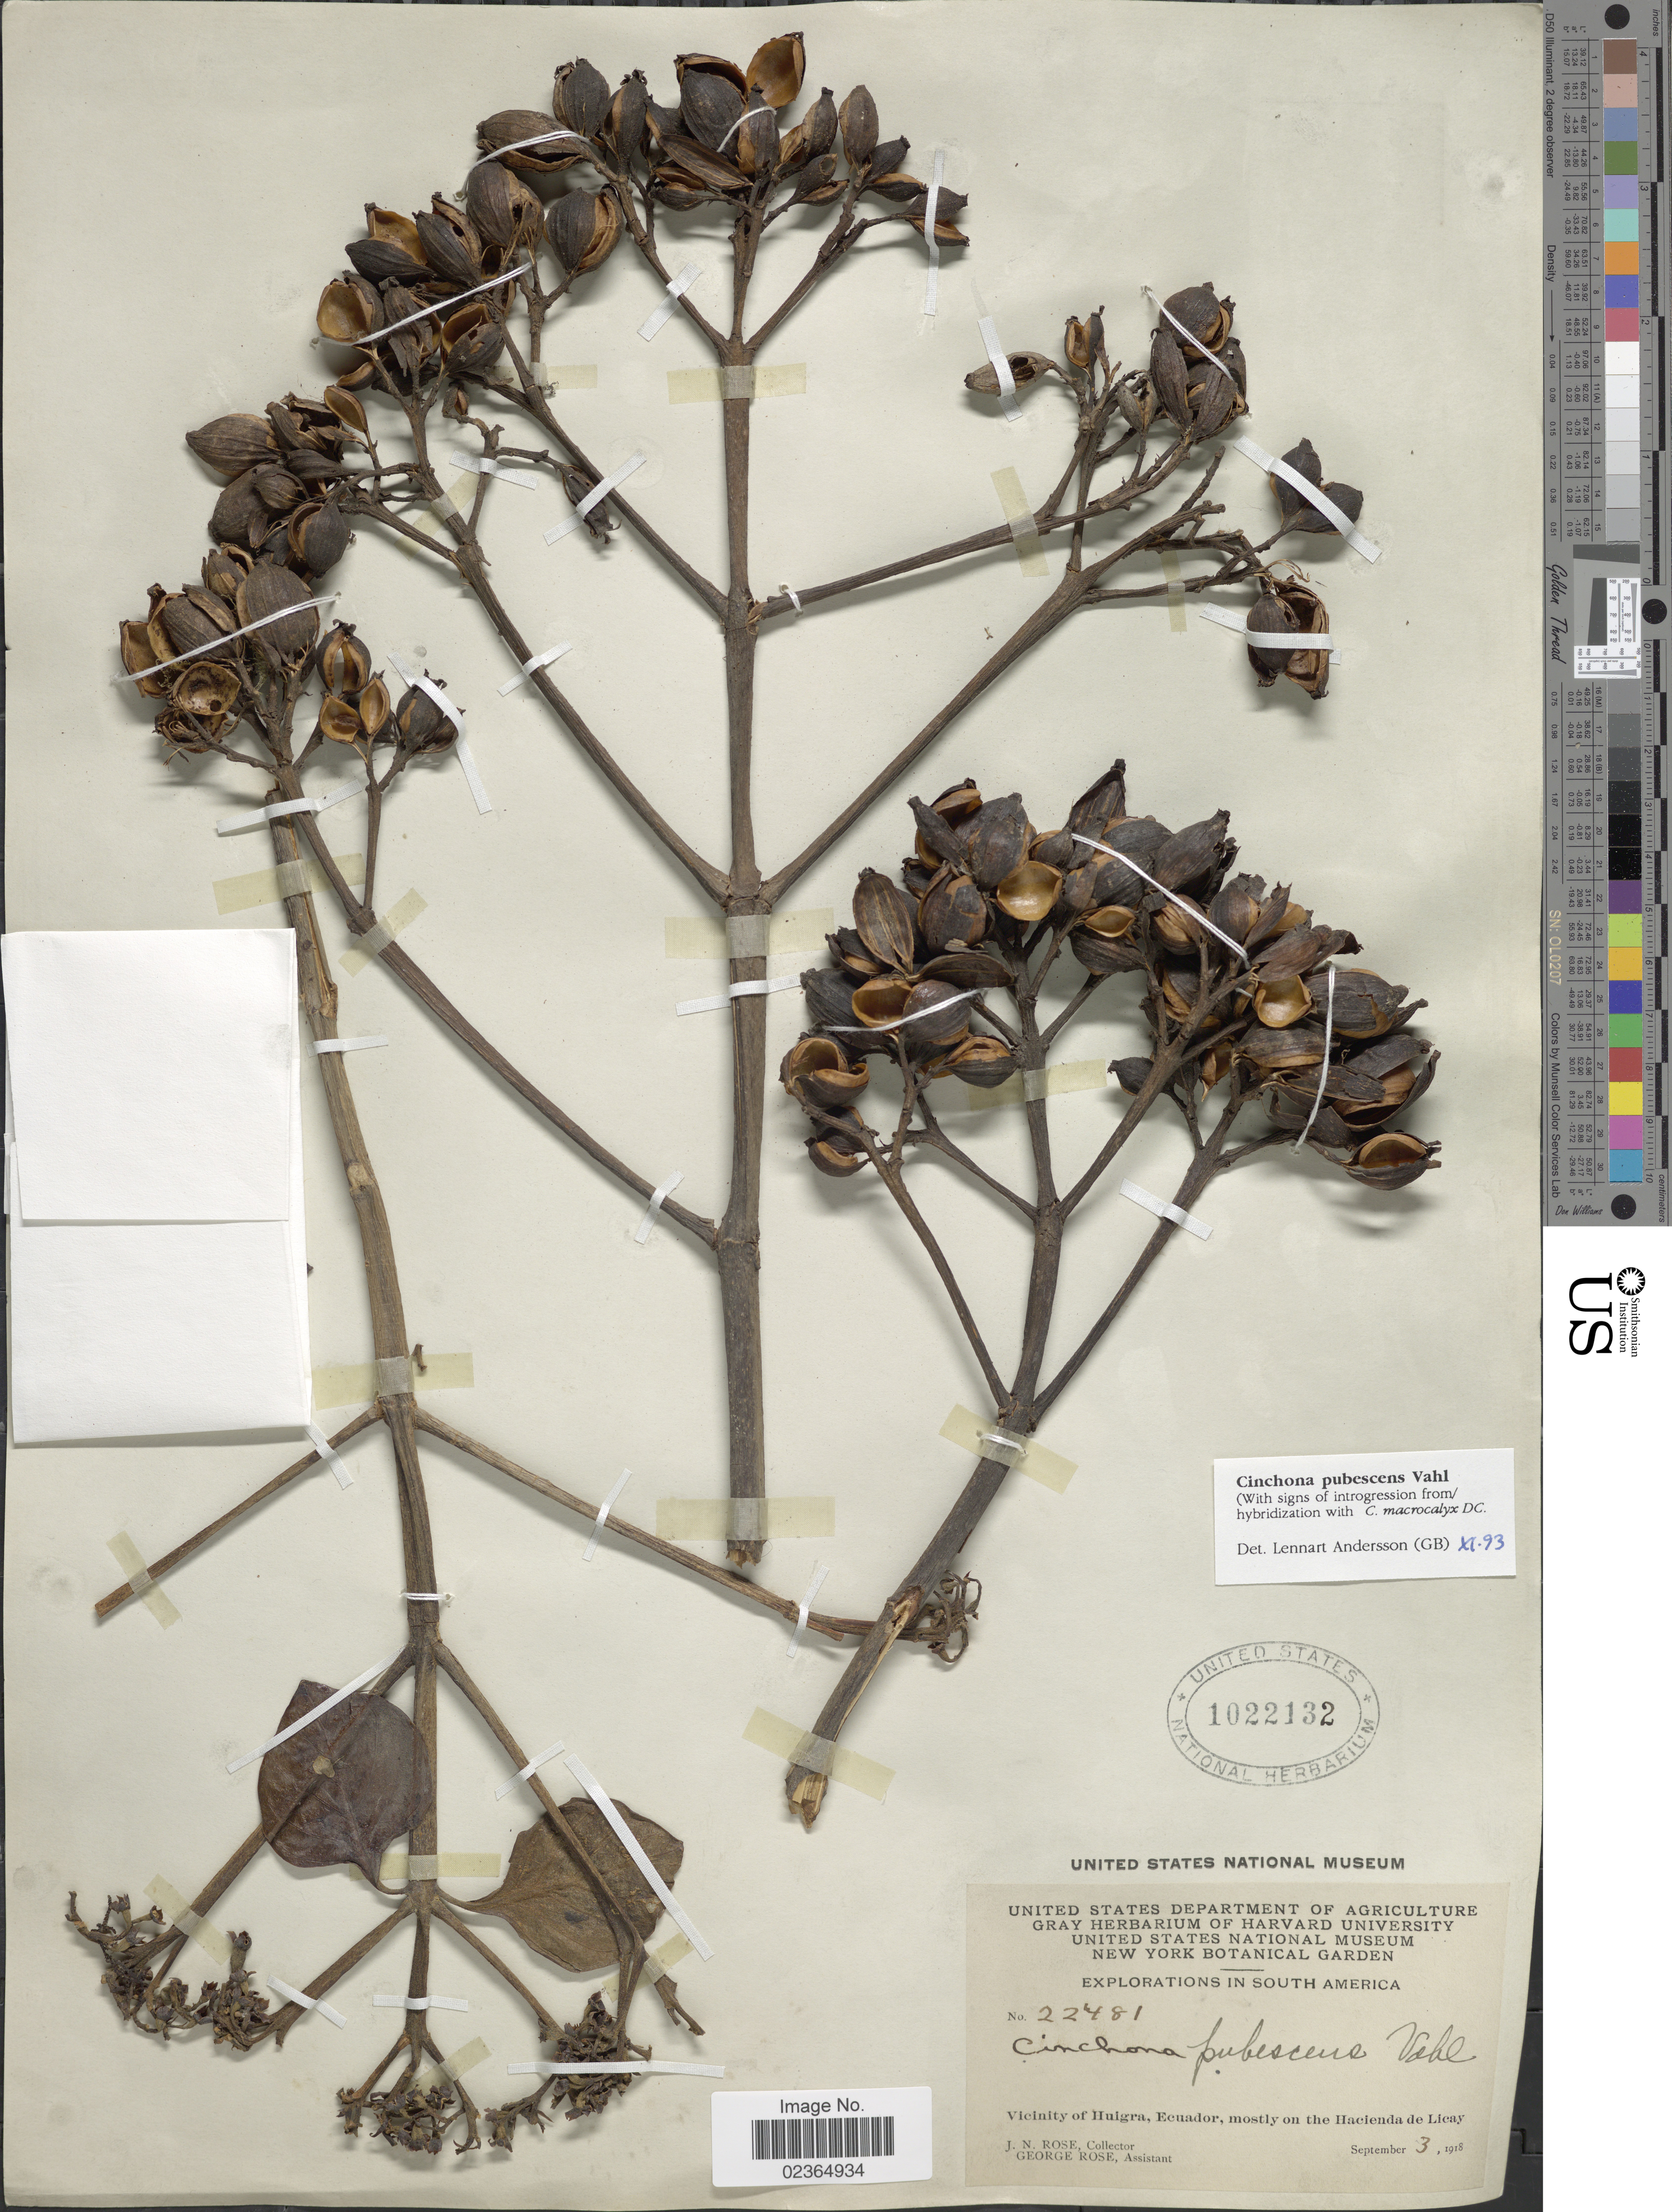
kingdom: Plantae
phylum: Tracheophyta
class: Magnoliopsida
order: Gentianales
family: Rubiaceae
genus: Cinchona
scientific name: Cinchona pubescens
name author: Vahl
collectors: J. N. Rose & G. Rose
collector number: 22481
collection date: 1918-09-03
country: Ecuador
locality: Vicinity of Huigra, mostly on the Hacienda de Licay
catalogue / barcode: US 1022132